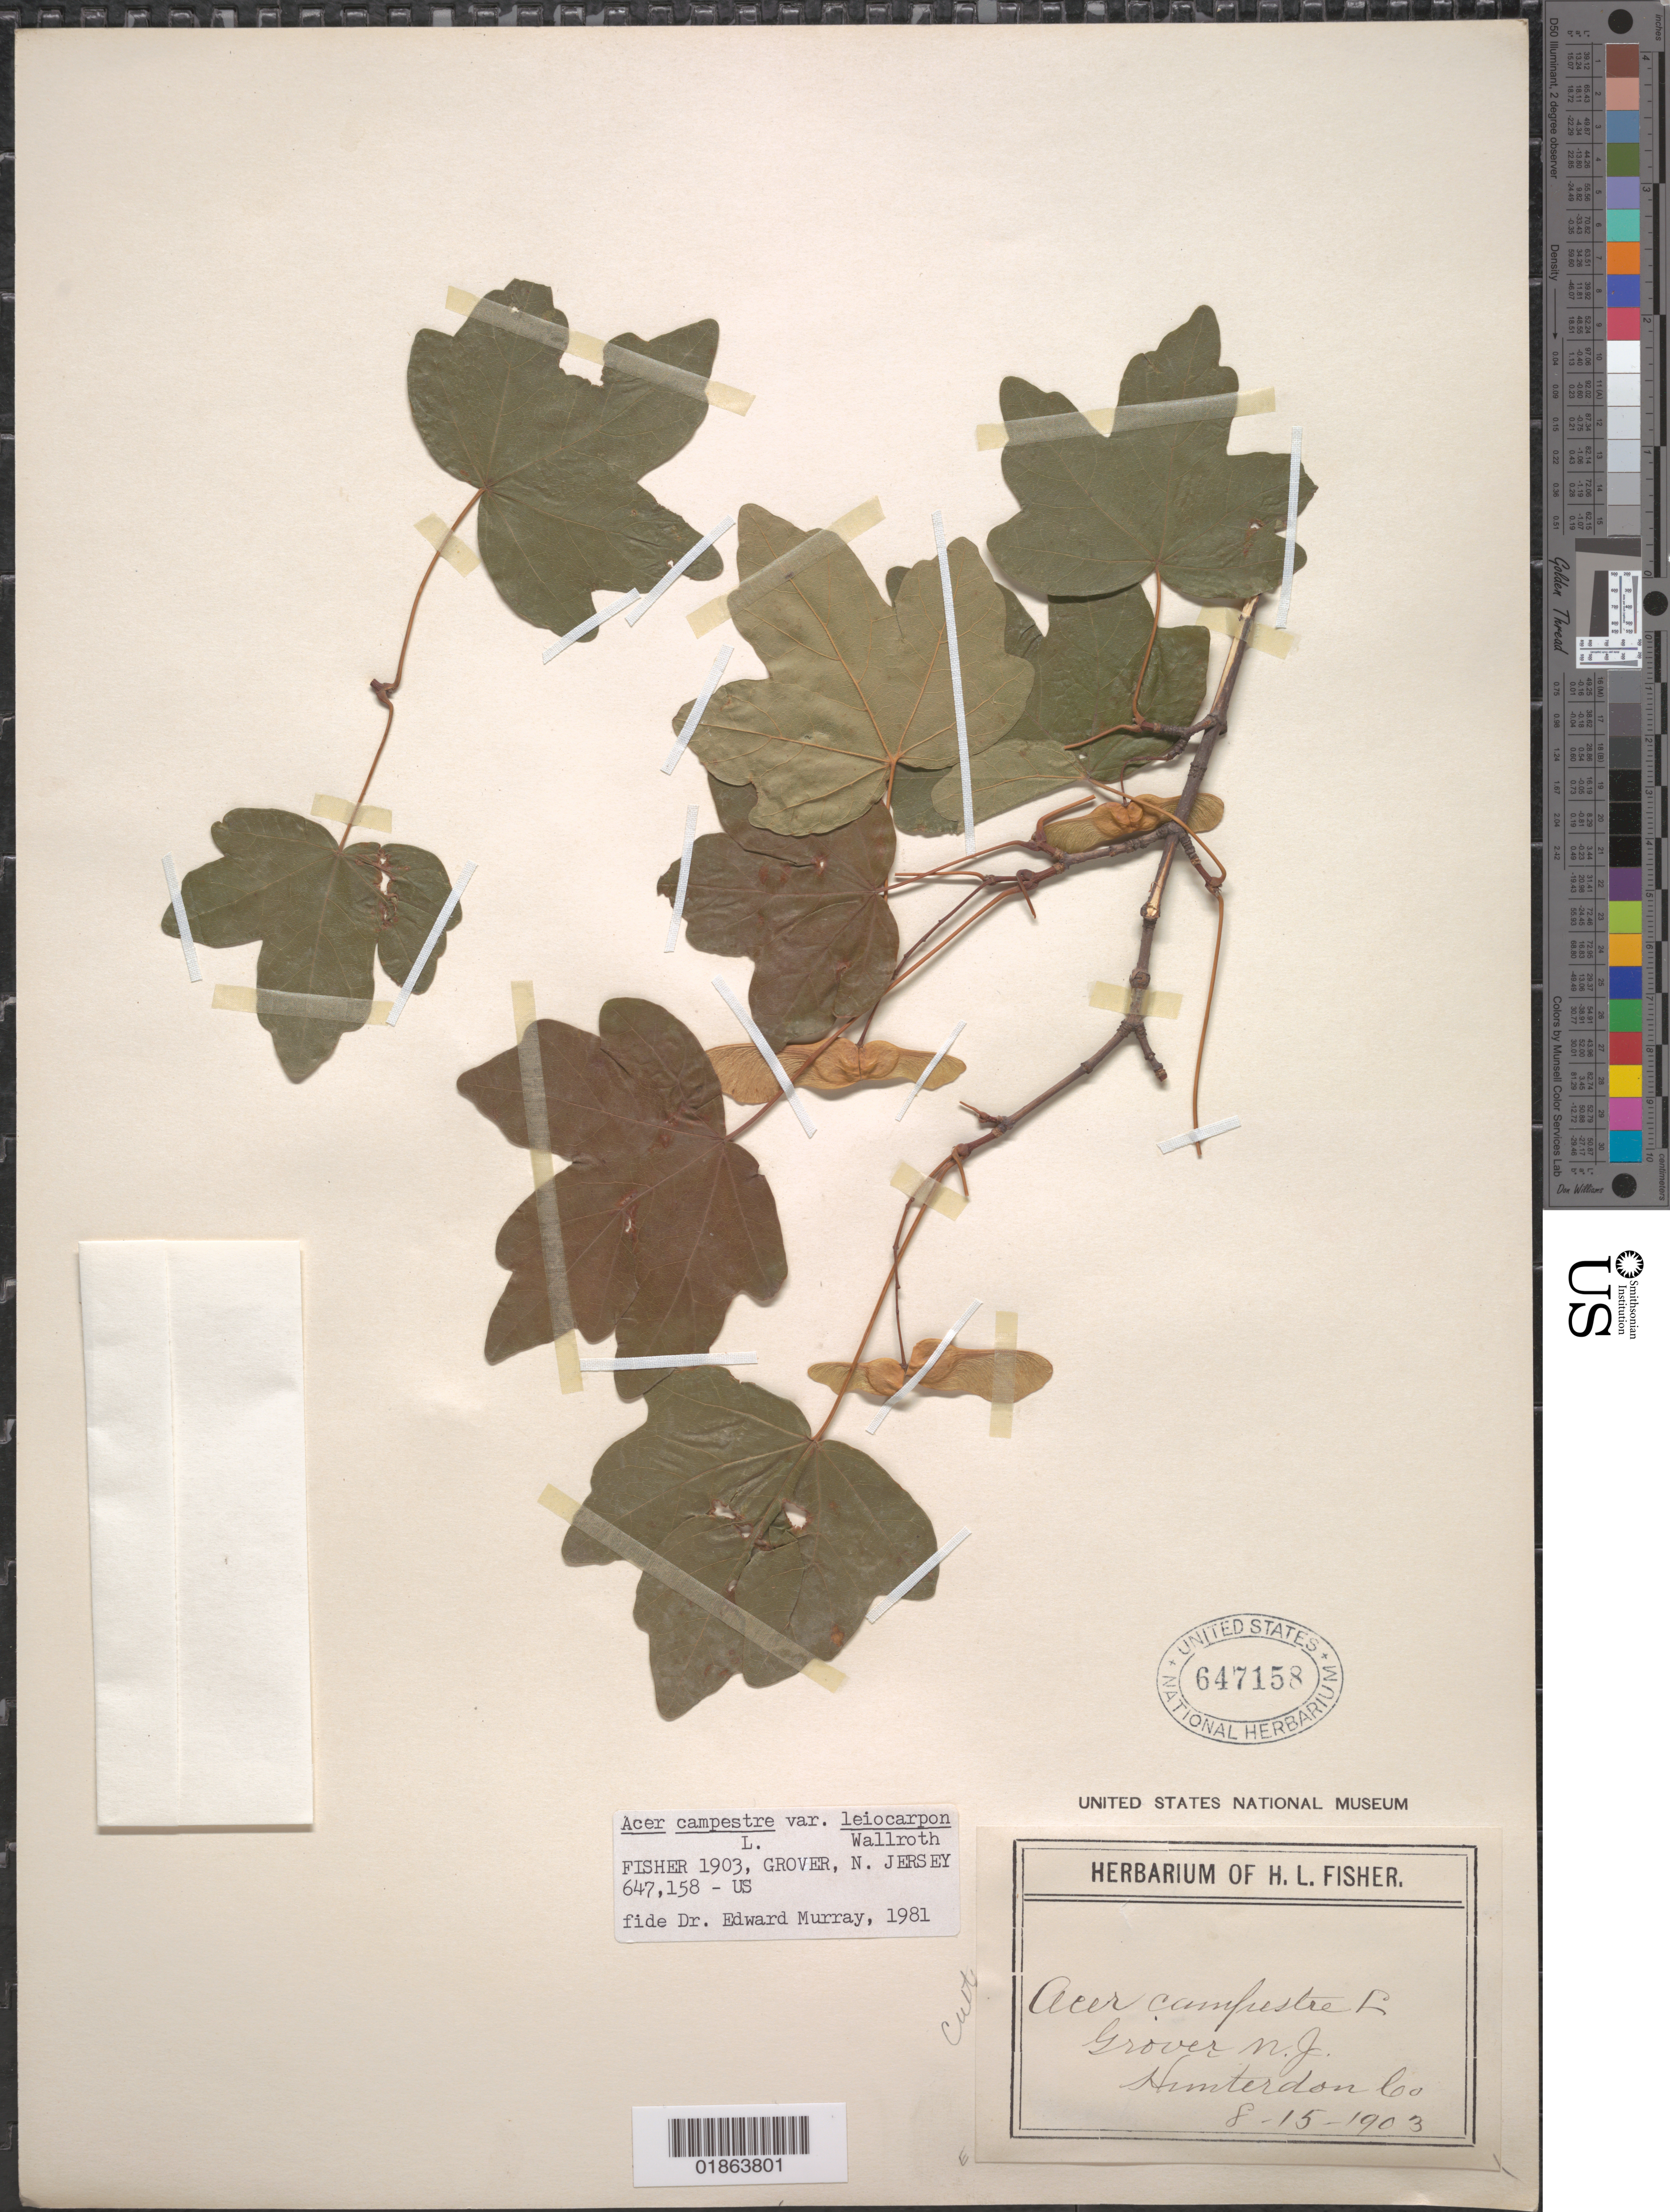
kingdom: Plantae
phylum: Tracheophyta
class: Magnoliopsida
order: Sapindales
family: Sapindaceae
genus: Acer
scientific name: Acer campestre subsp. leiocarpum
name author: (Opiz) Schwer.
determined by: Murray, Edward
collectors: H. L. Fisher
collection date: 1903-08-15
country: United States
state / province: New Jersey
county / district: Hunterdon County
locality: Grover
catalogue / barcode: US 647158